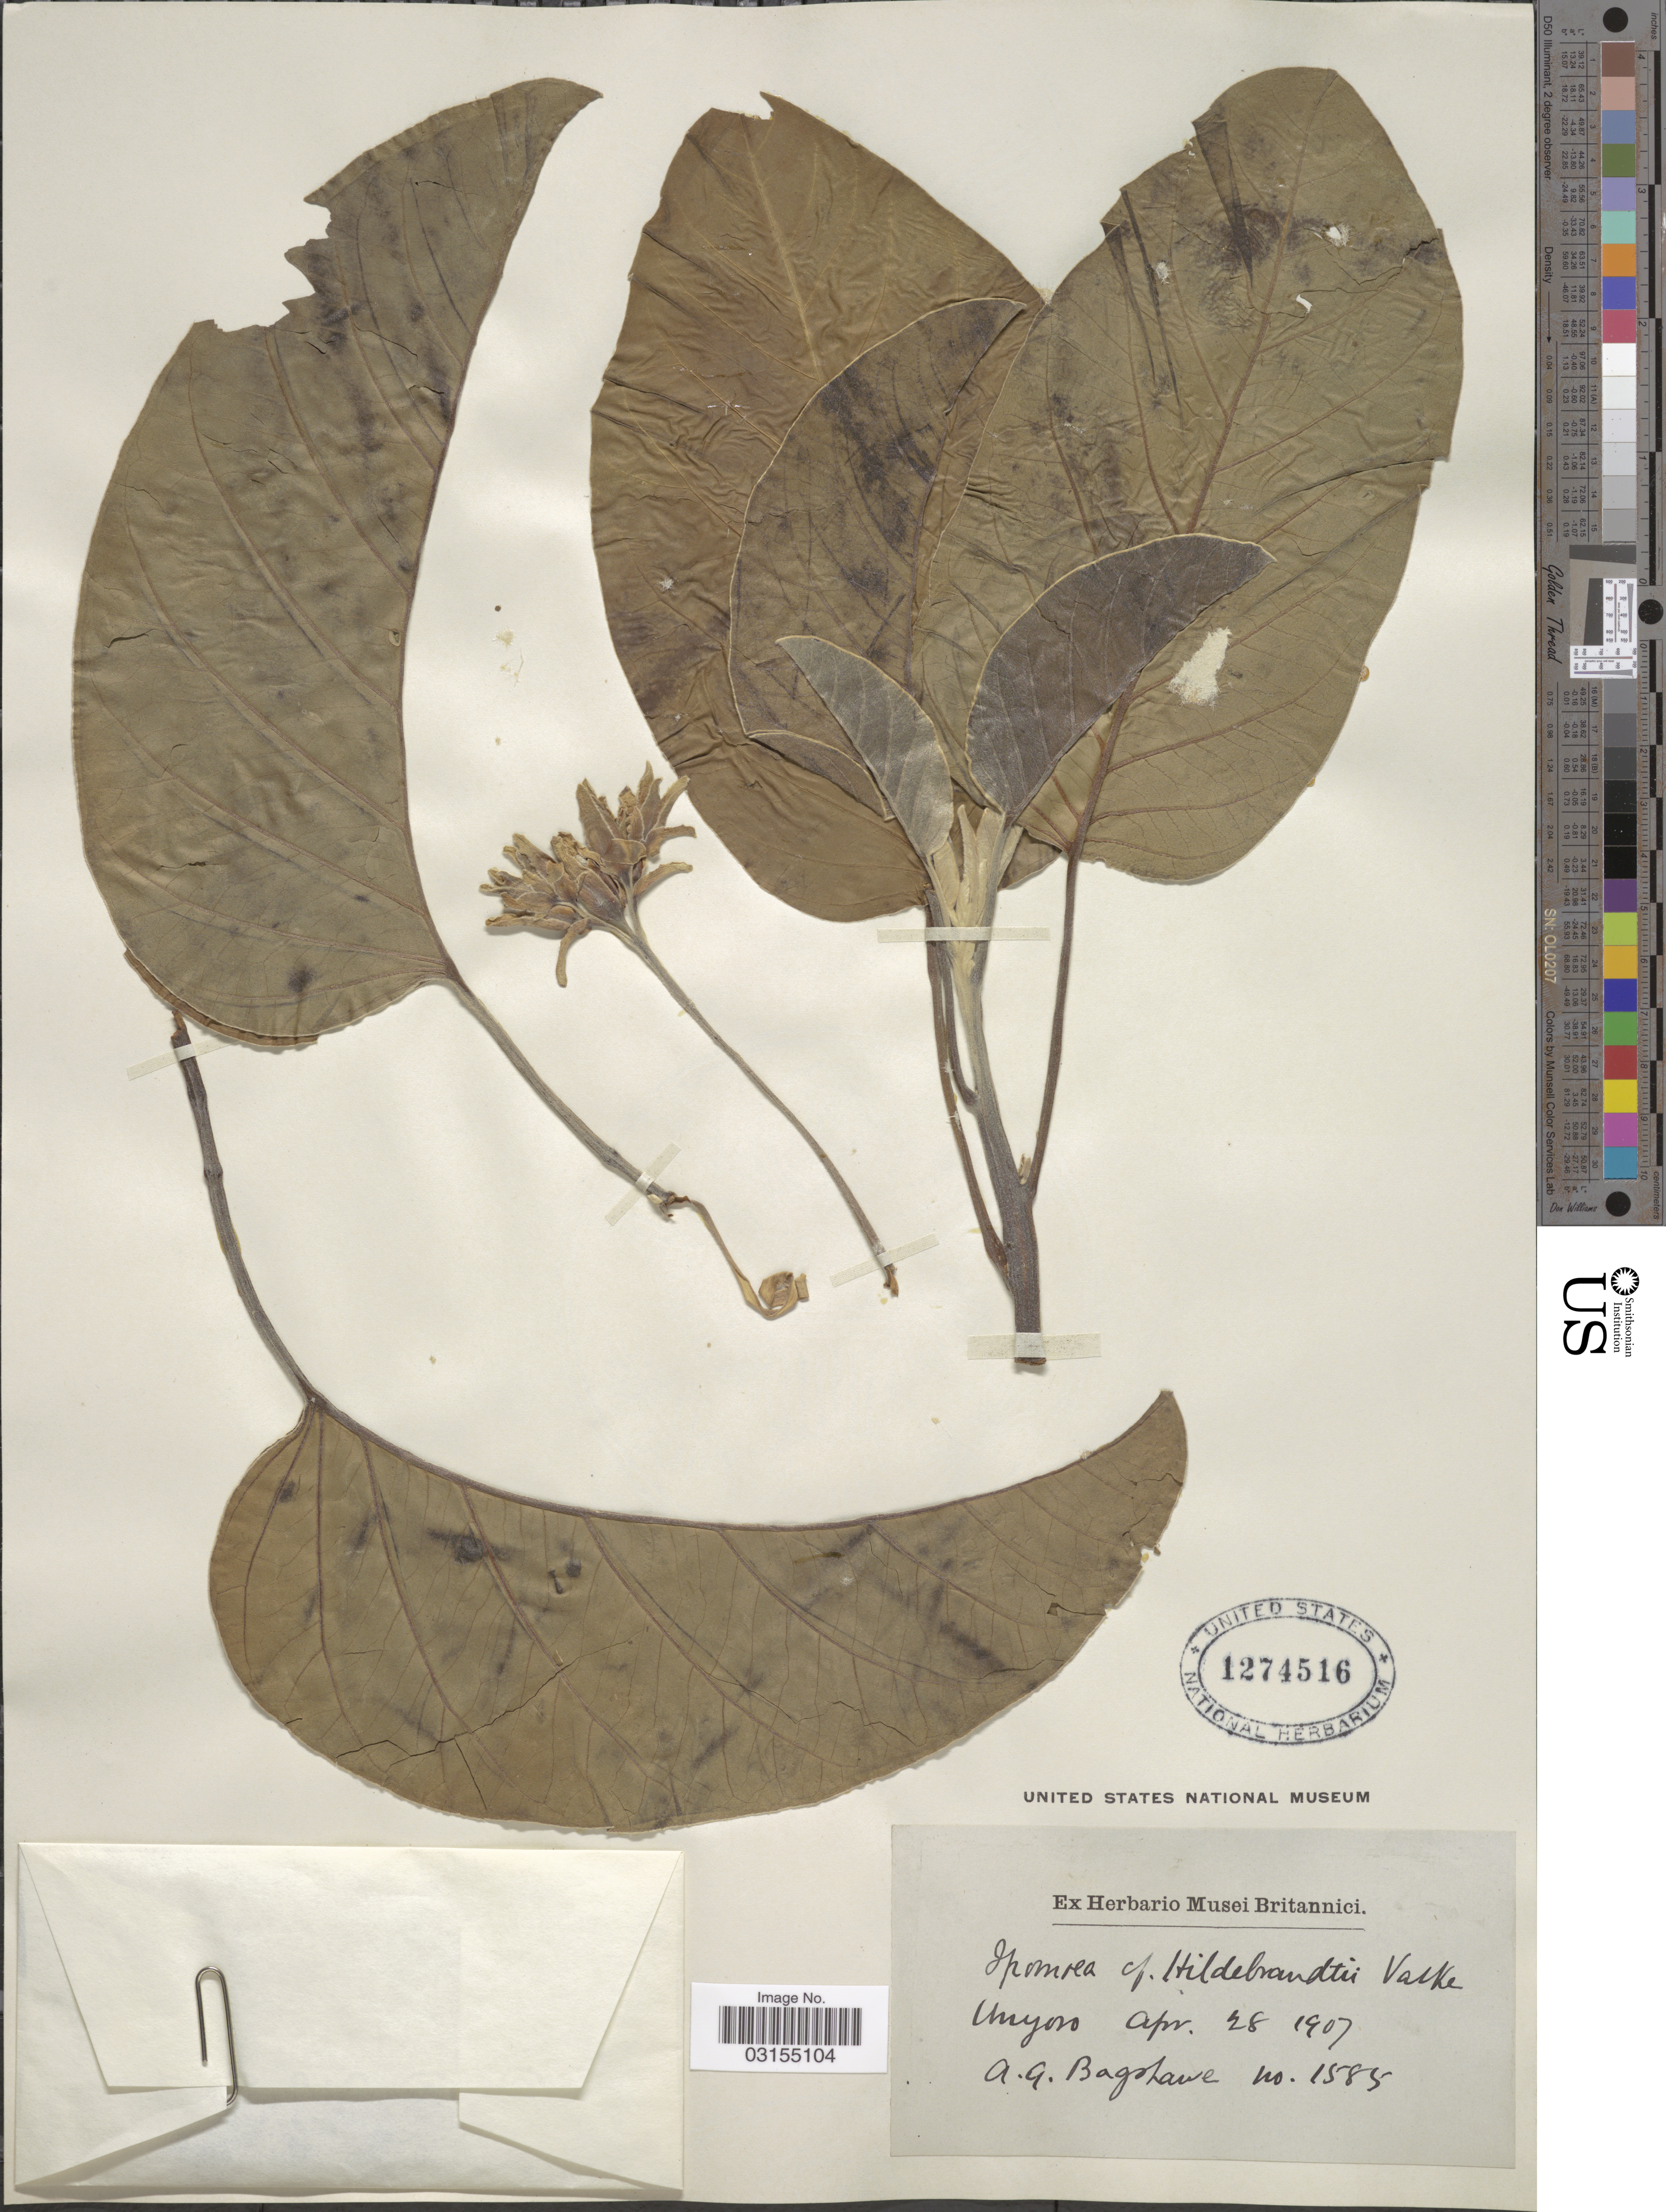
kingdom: Plantae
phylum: Tracheophyta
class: Magnoliopsida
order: Solanales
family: Convolvulaceae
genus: Ipomoea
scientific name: Ipomoea hildebrandtii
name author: Vatke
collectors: A. Bagshawe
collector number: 1585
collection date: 1907-04-28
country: Uganda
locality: Unyoro.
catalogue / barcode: US 1274516